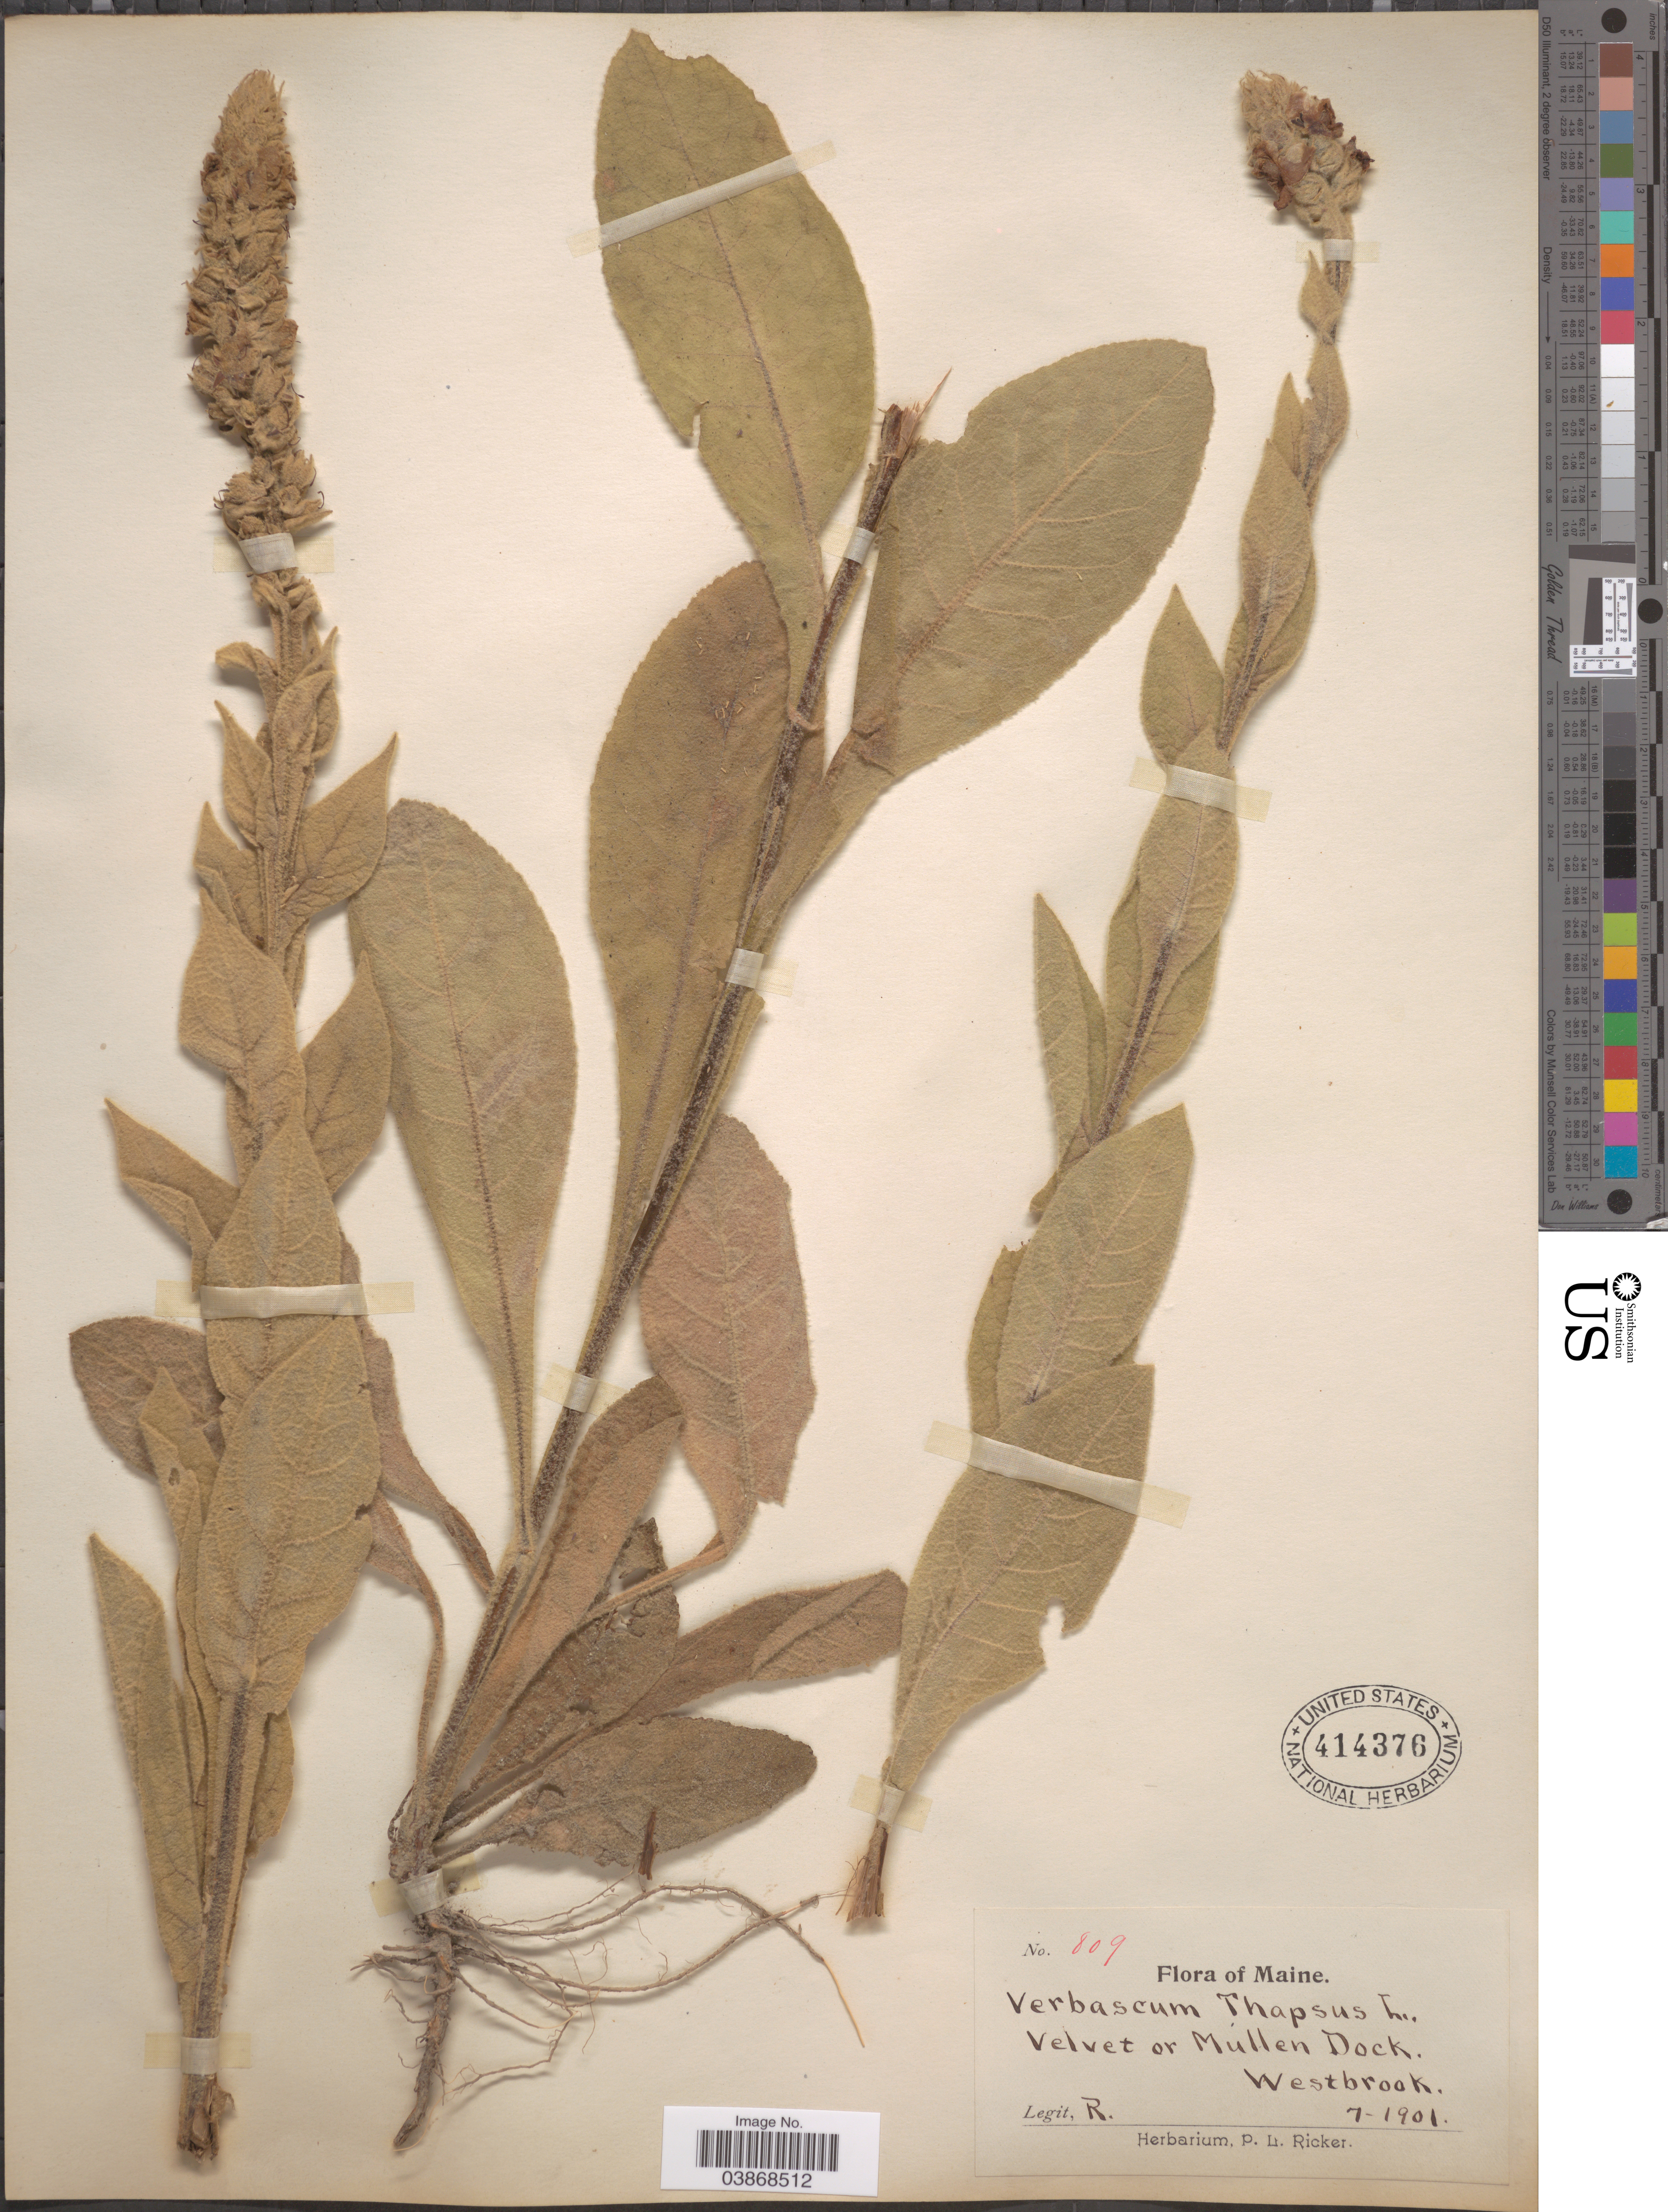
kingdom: Plantae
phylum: Tracheophyta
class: Magnoliopsida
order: Lamiales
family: Scrophulariaceae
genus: Verbascum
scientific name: Verbascum thapsus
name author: L.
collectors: P. Ricker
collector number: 809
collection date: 1901-07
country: United States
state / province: Maine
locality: Westbrook.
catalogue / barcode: US 414376